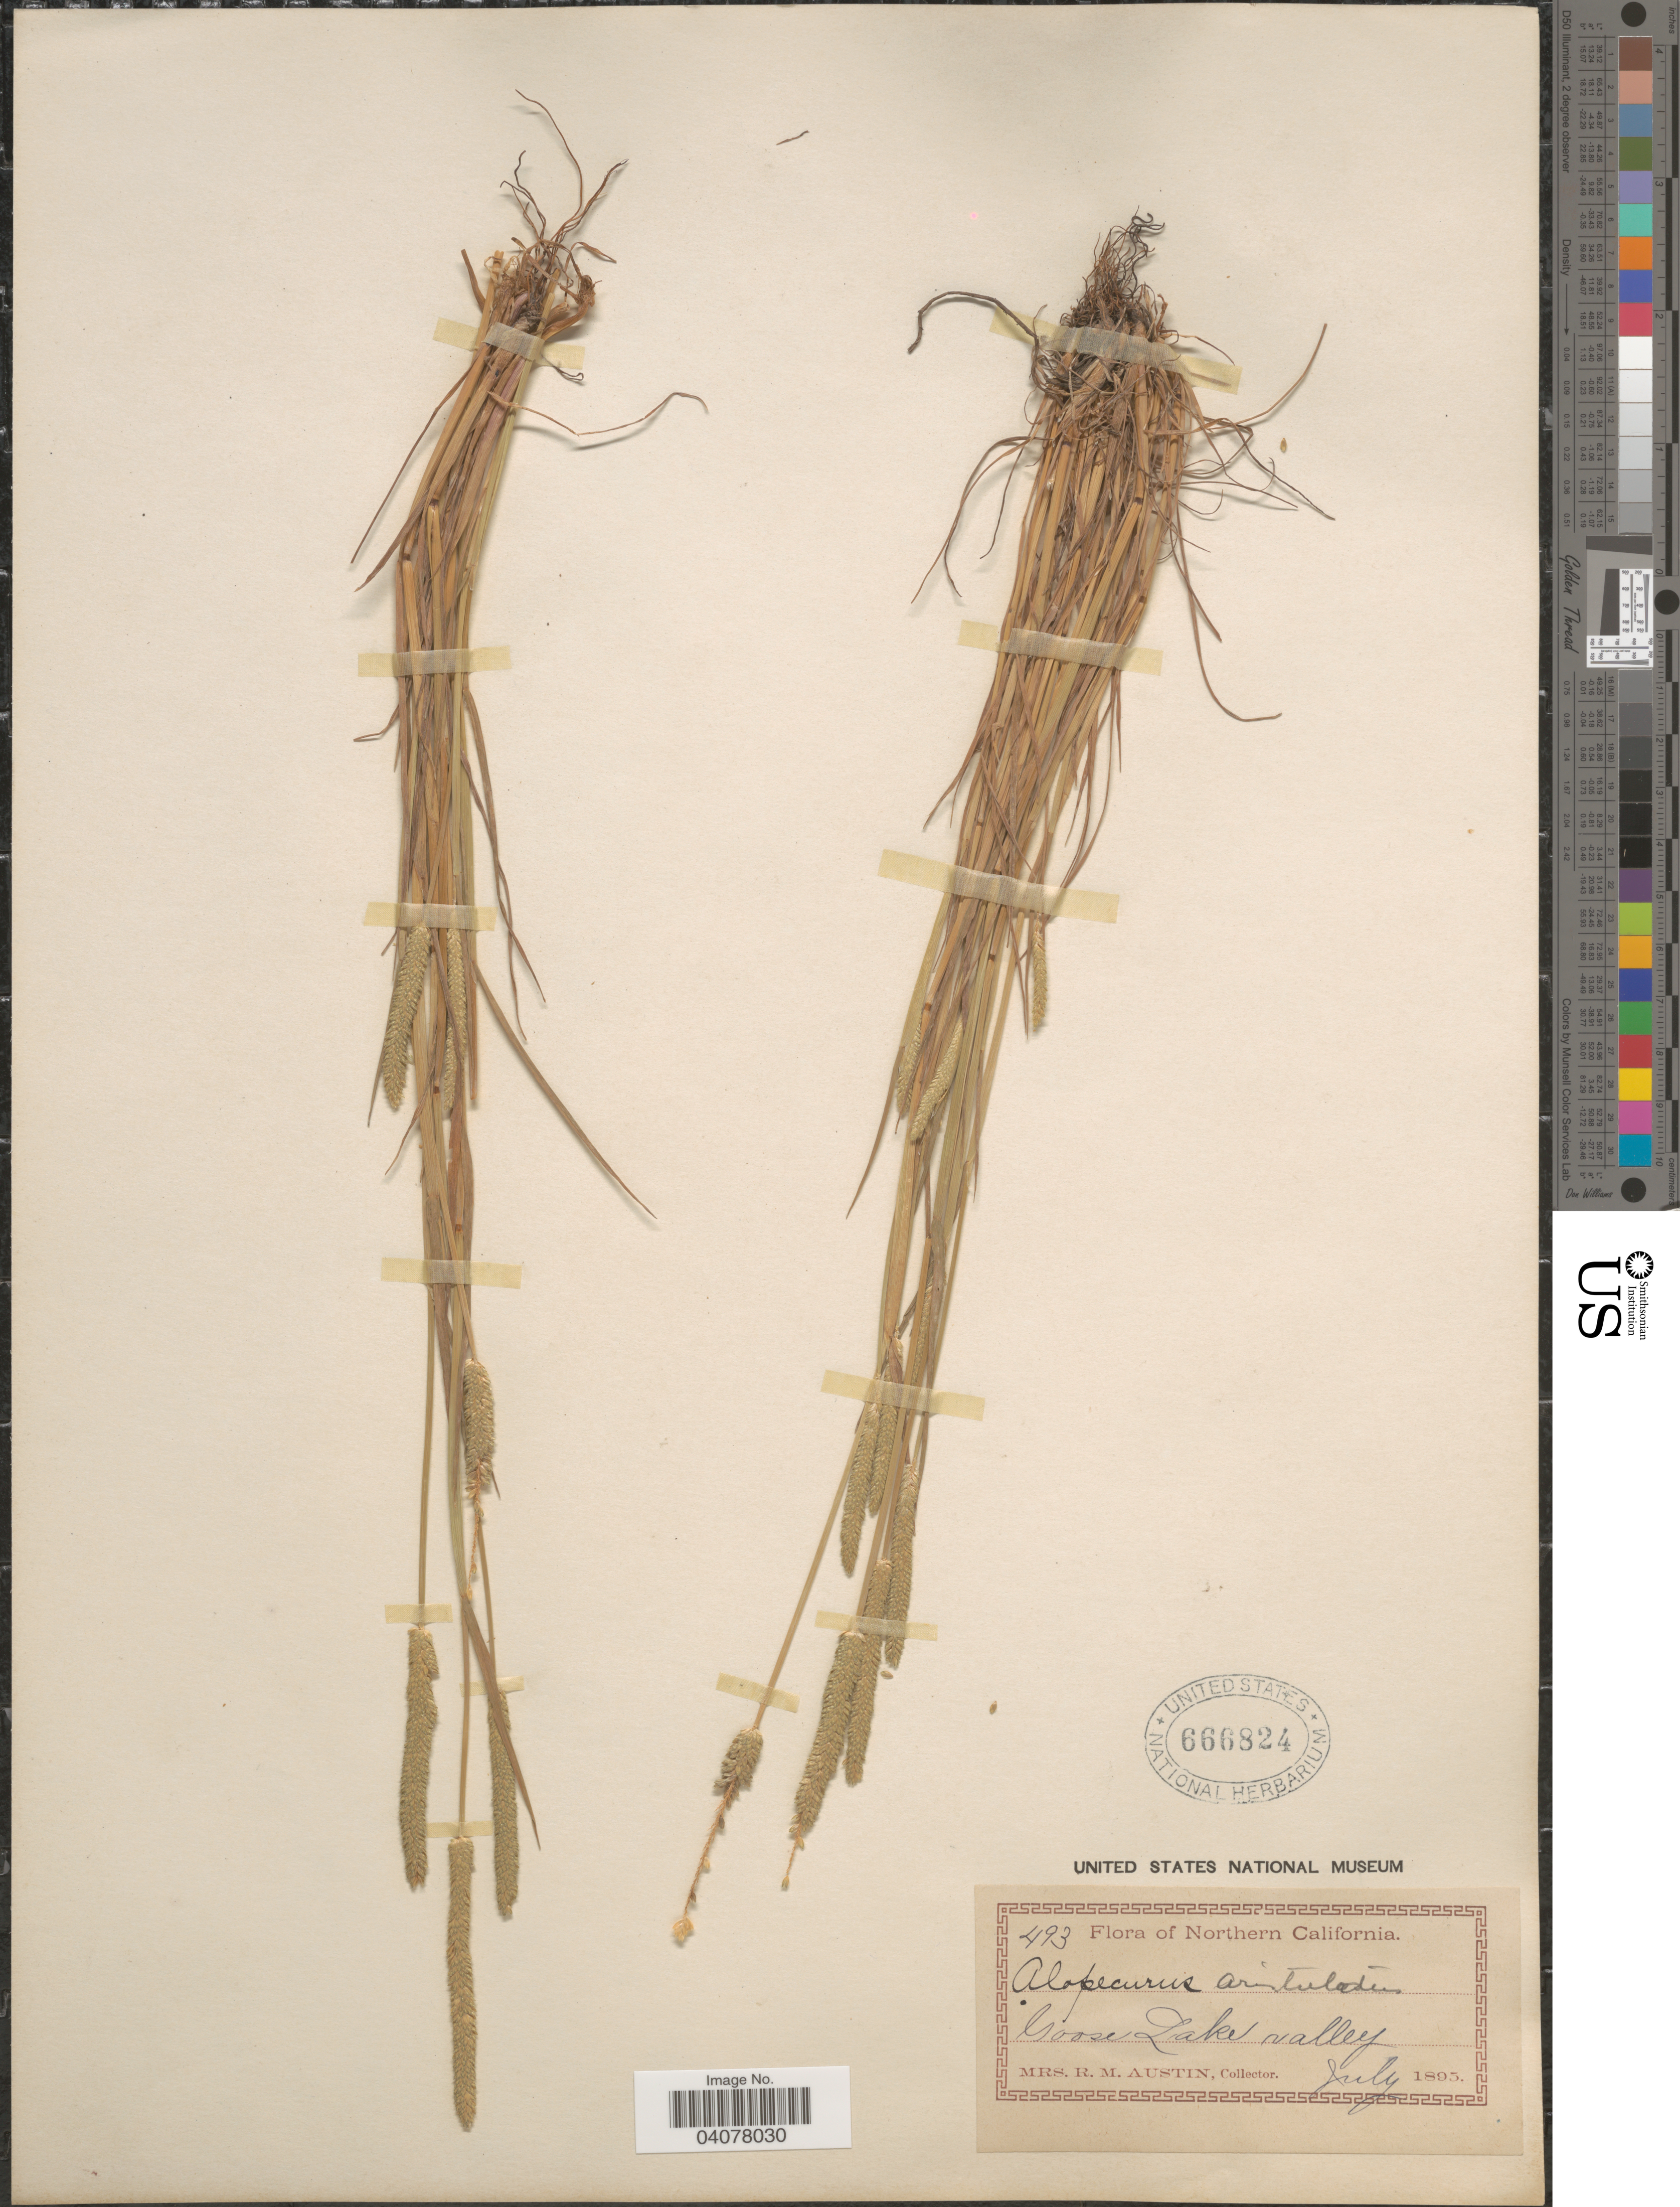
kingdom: Plantae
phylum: Tracheophyta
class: Liliopsida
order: Poales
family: Poaceae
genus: Alopecurus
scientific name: Alopecurus aequalis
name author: Sobol.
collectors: R. Austin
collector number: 493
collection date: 1895-07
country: United States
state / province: California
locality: Northern California. Goose Lake valley.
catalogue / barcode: US 666824